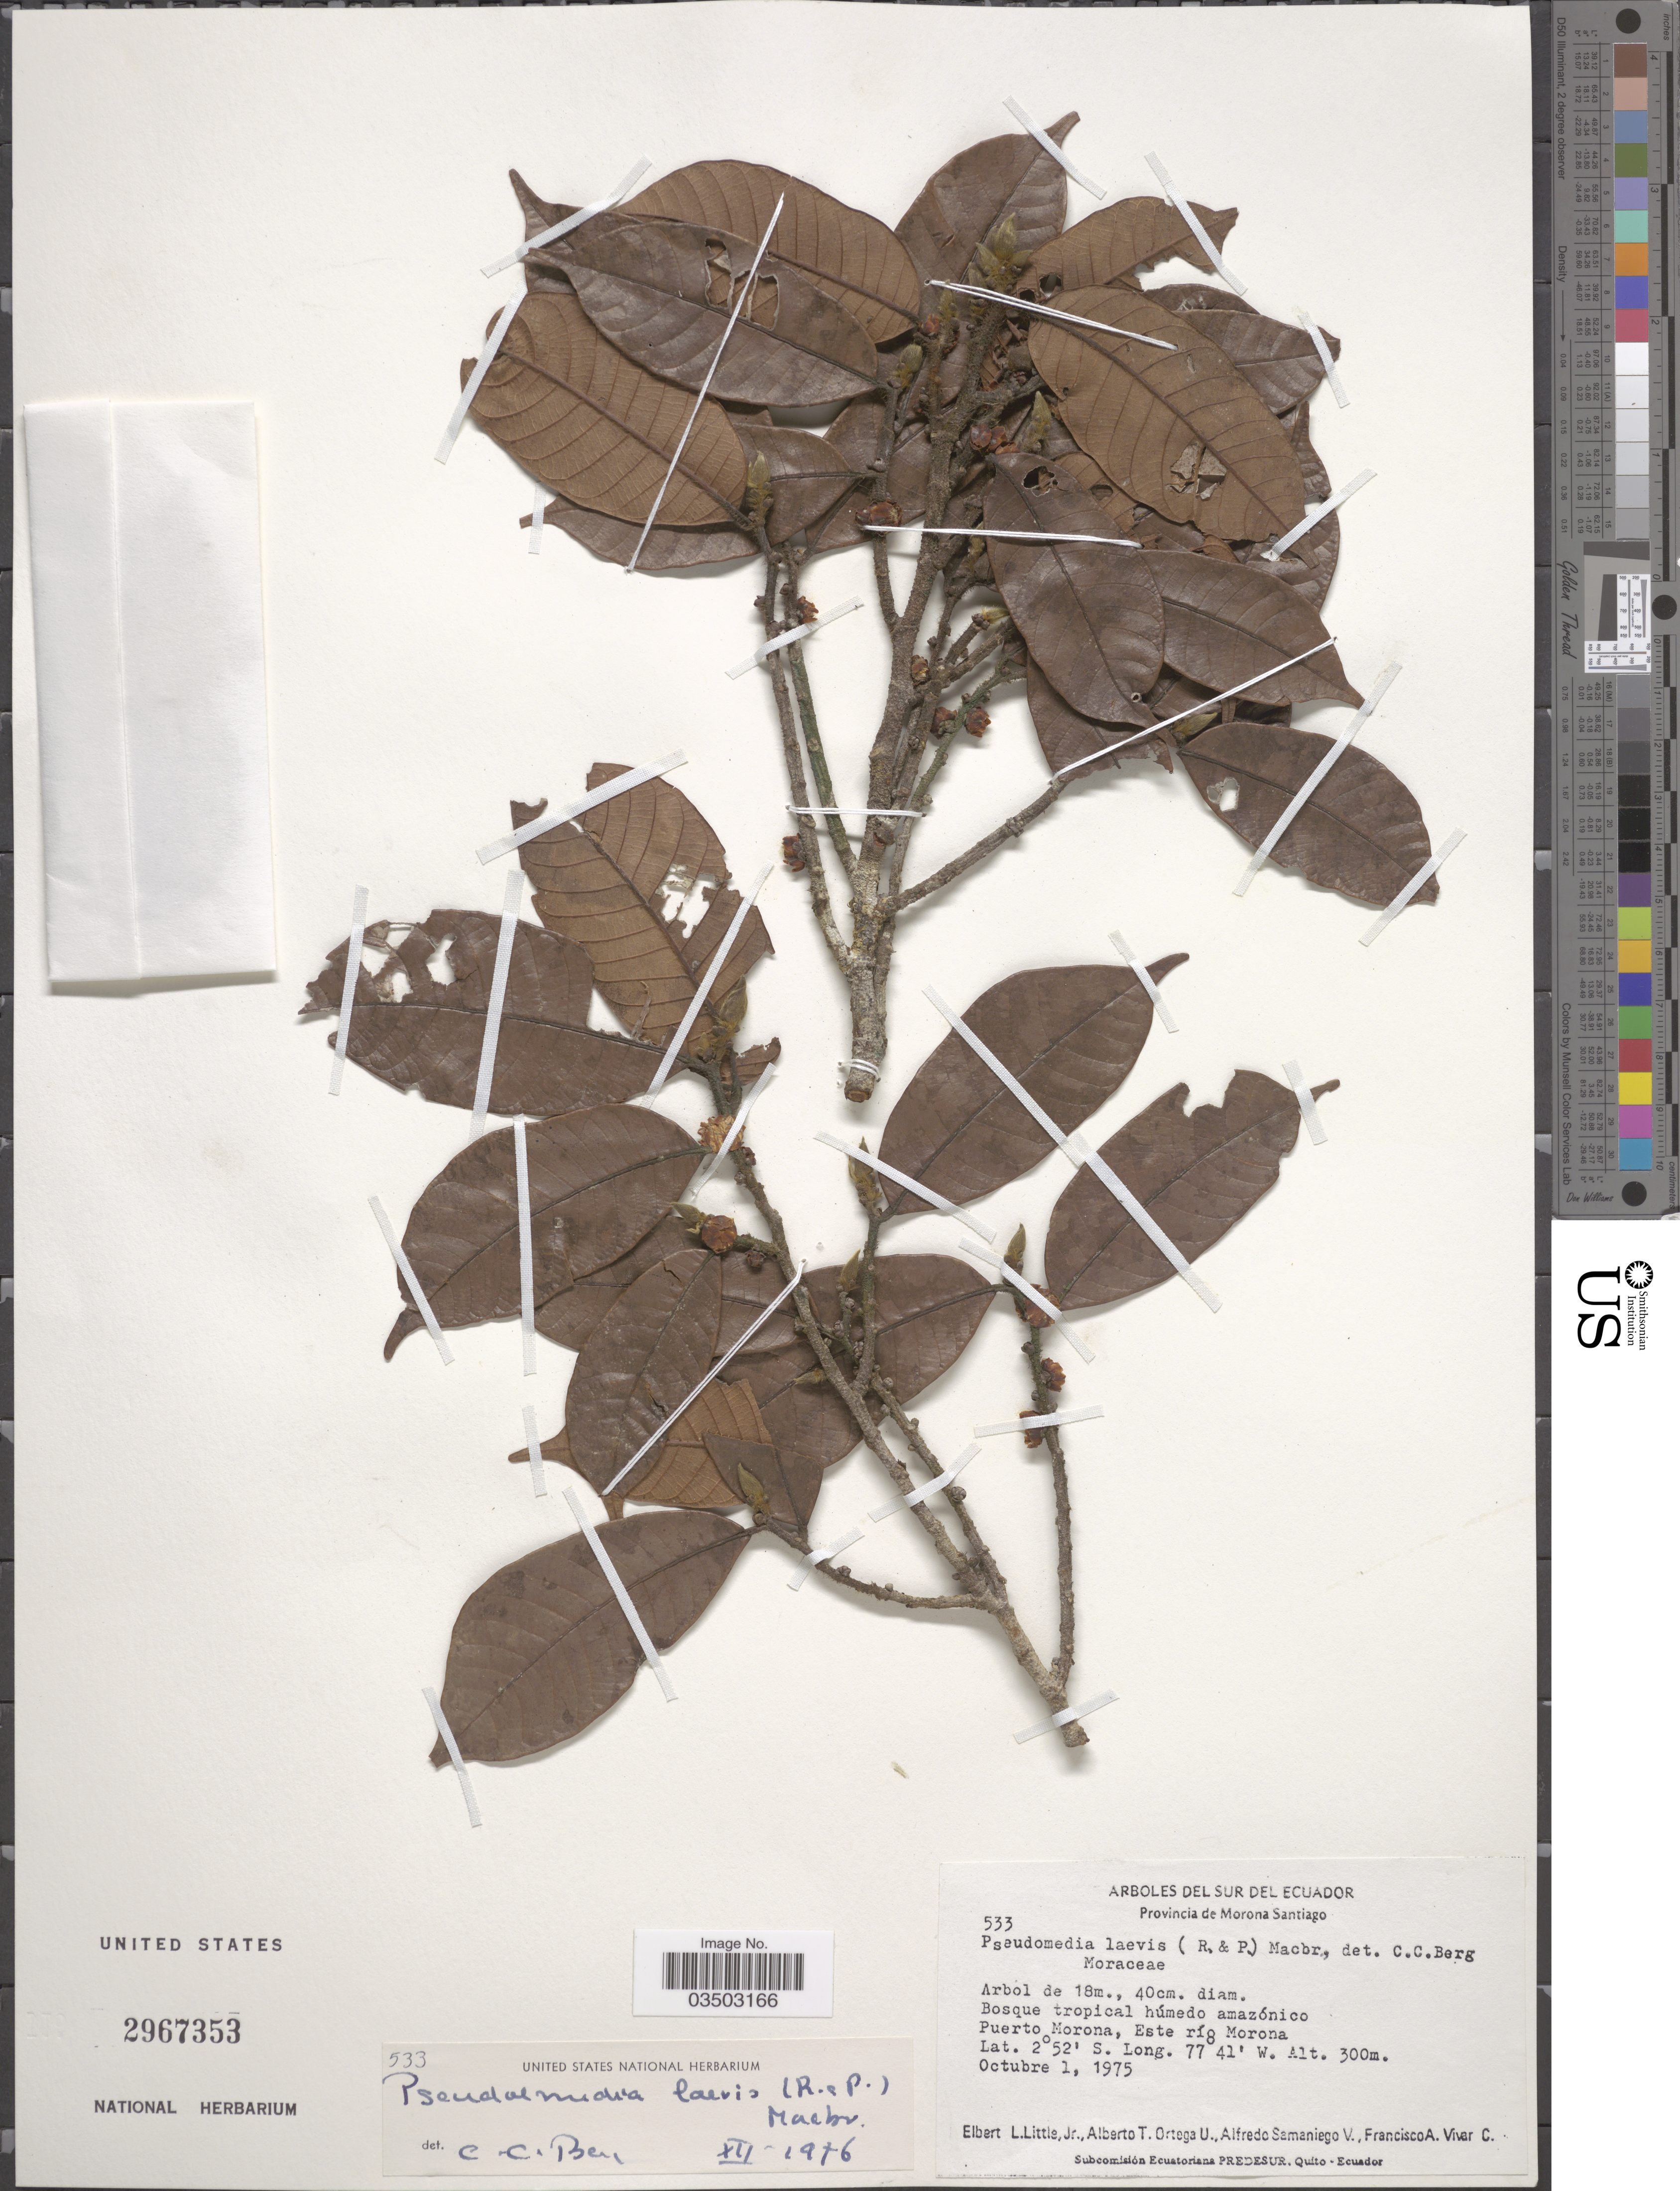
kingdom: Plantae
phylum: Tracheophyta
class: Magnoliopsida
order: Rosales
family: Moraceae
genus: Pseudolmedia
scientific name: Pseudolmedia laevis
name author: (Ruiz & Pav.) J.F. Macbr.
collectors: E. L. Little, A. T. Ortega U., A. V. Samaniego & F. A. Vivar C.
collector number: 533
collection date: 1975-10-01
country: Ecuador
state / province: Morona-Santiago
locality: Sur del Ecuador. Puerto Morona, Este río Morona.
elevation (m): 300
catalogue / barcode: US 2967353